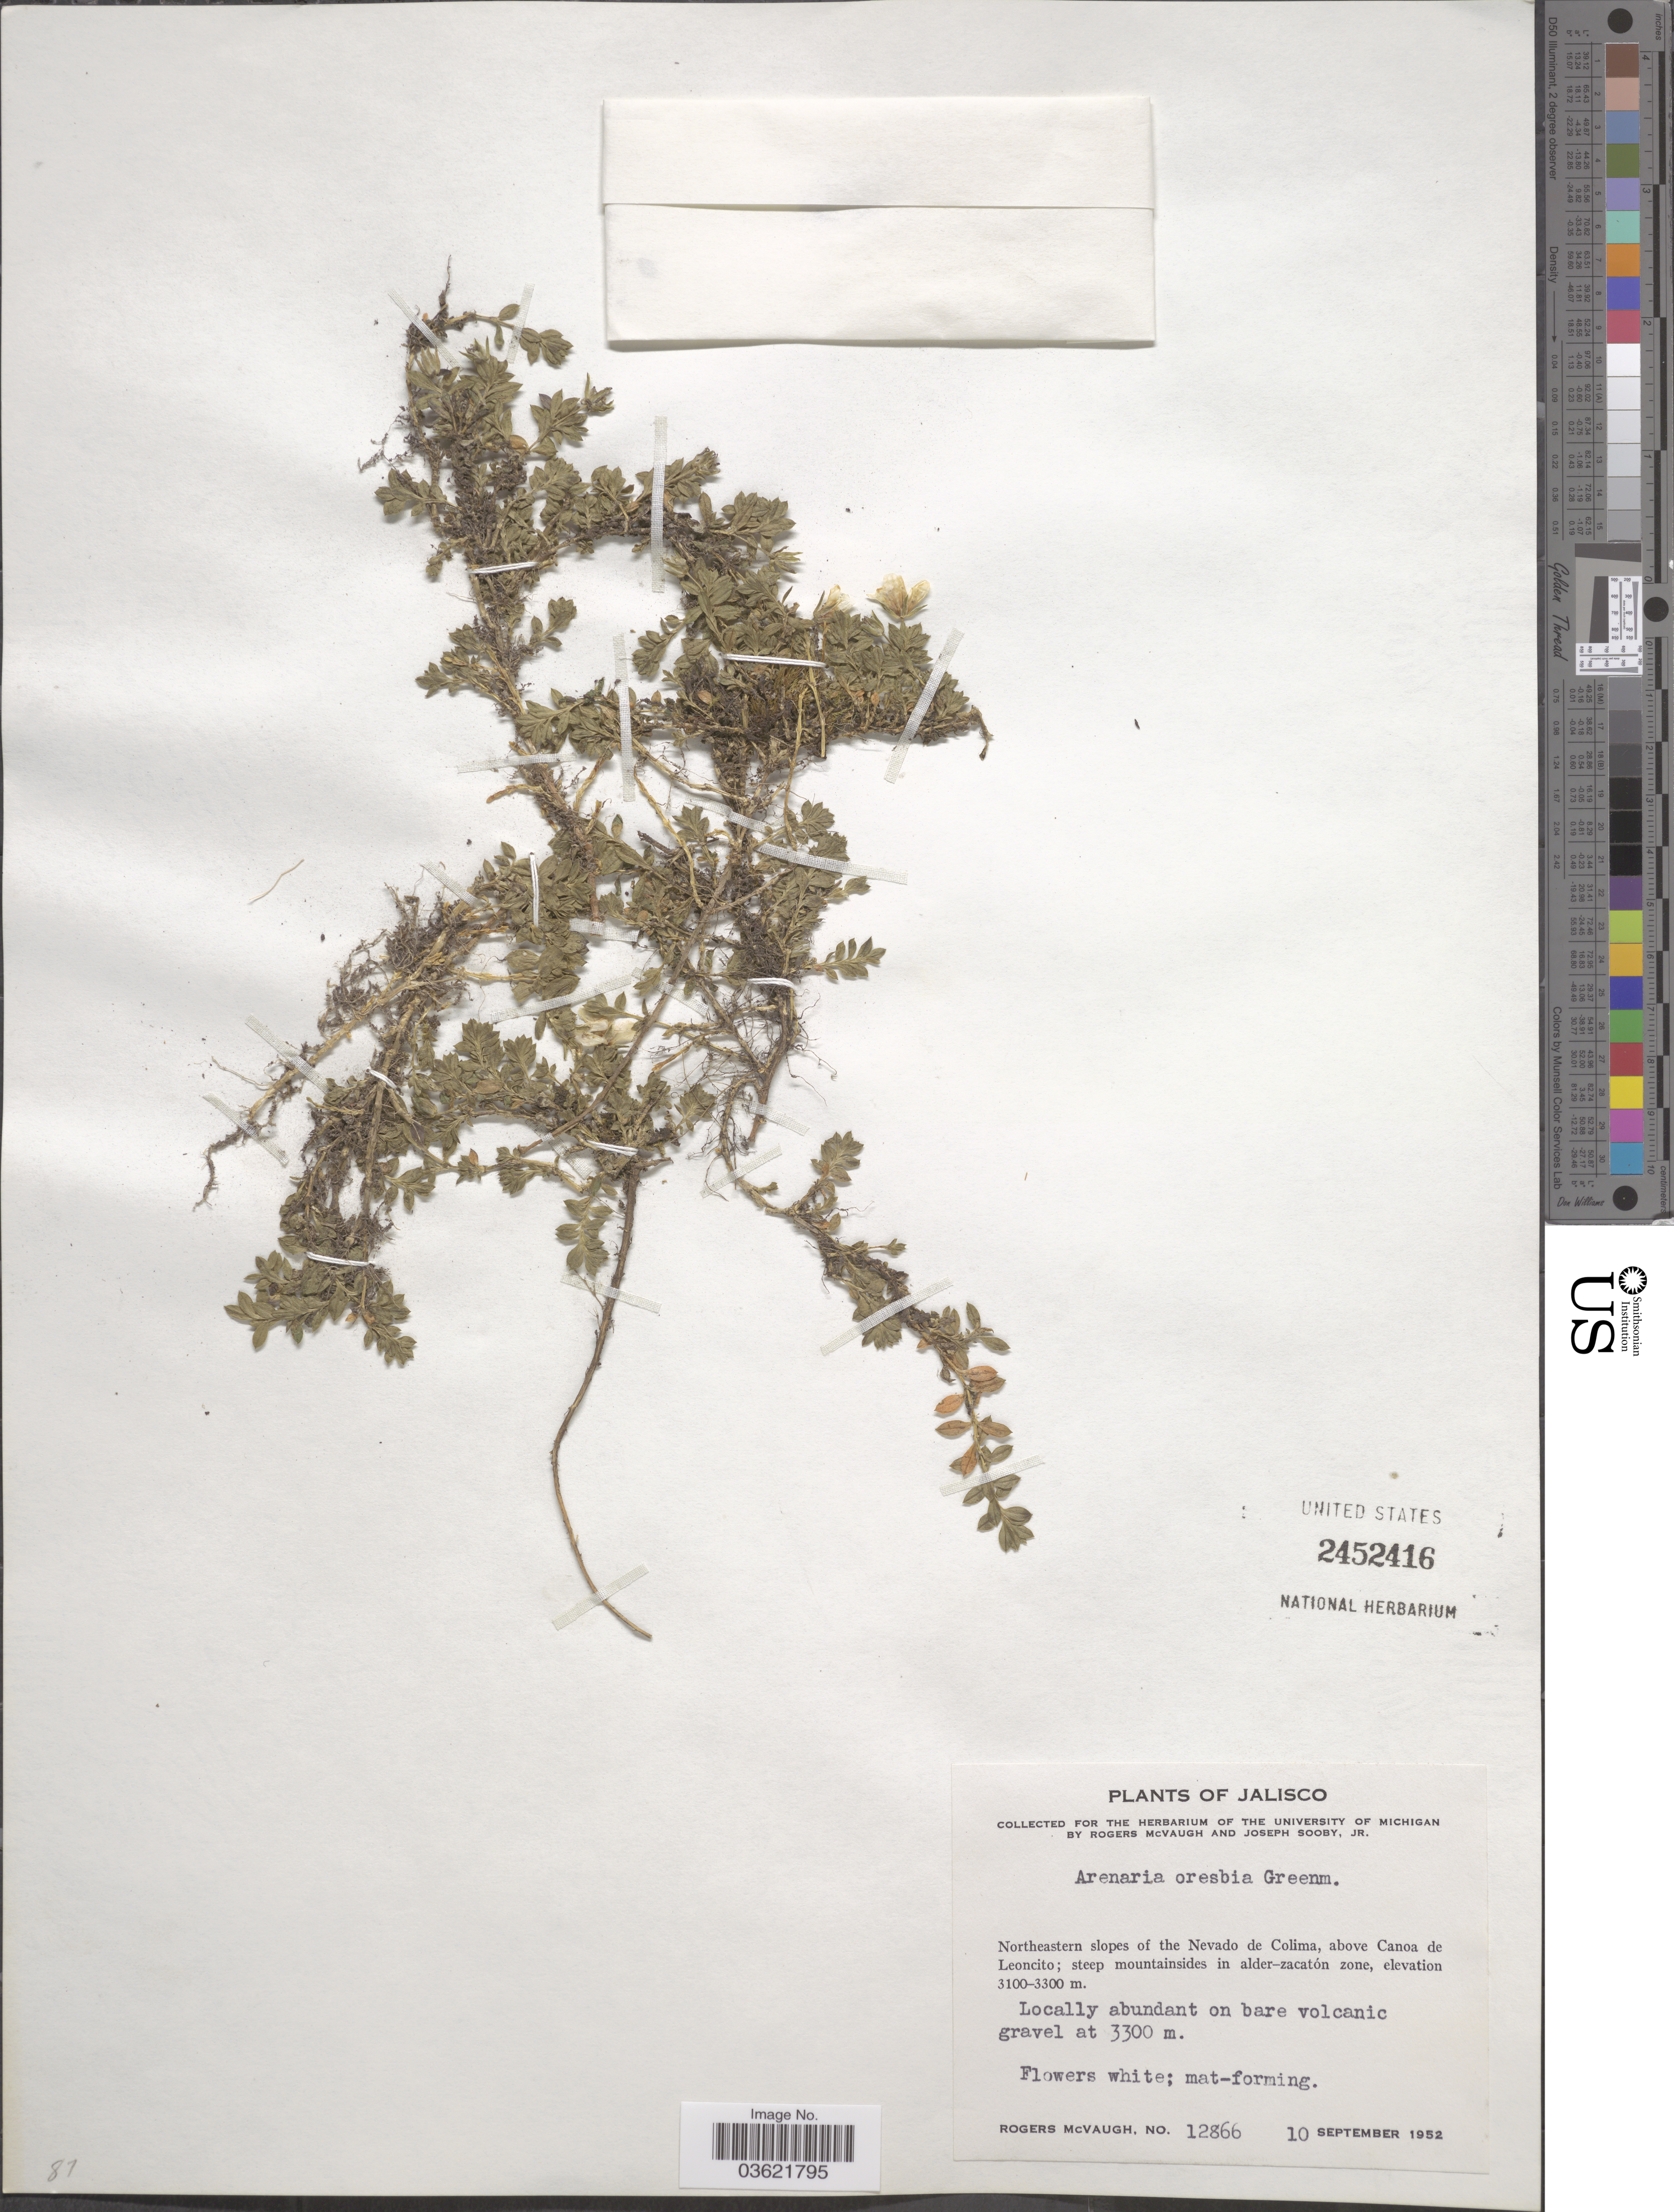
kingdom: Plantae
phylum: Tracheophyta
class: Magnoliopsida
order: Caryophyllales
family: Caryophyllaceae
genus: Arenaria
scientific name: Arenaria oresbia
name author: Greenm.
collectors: R. McVaugh & J. Sooby Jr.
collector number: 12866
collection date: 1952-09-10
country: Mexico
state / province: Jalisco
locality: Northeastern slopes of the Nevado de Colima, above Canoa de Leoncito; steep mountainsides in alder-zacatón zone.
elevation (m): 3300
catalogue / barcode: US 2452416